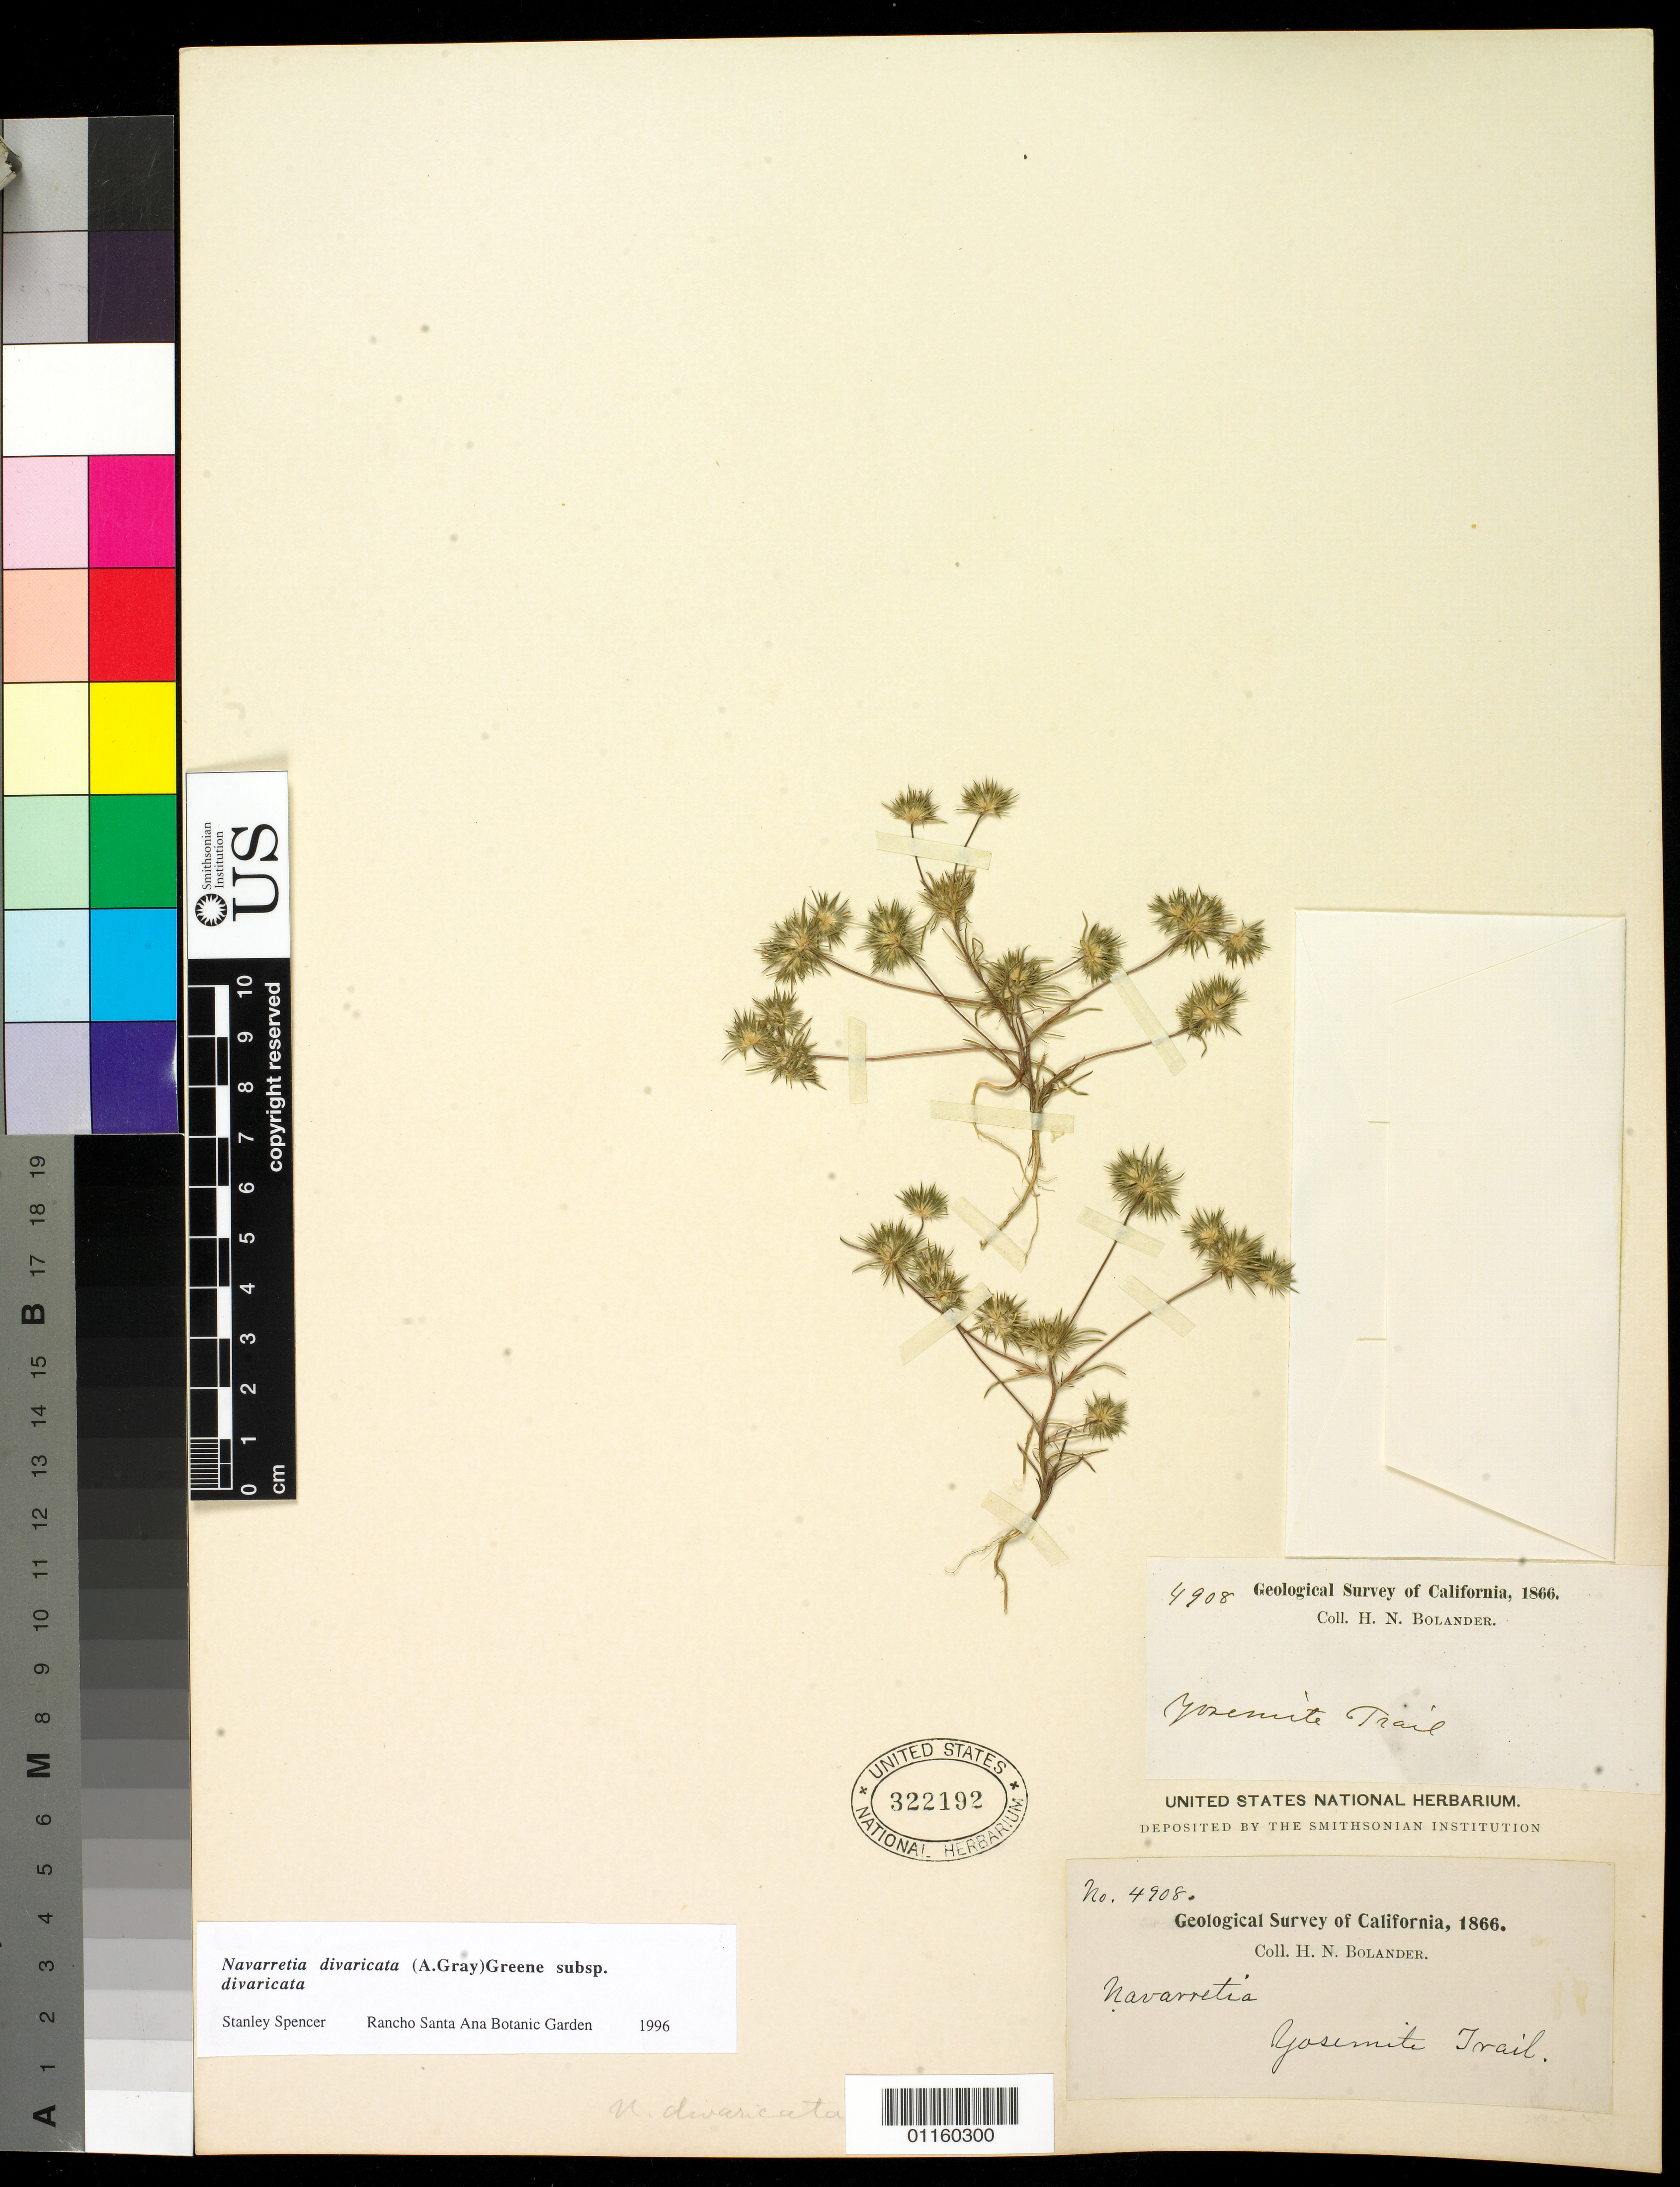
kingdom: Plantae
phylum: Tracheophyta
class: Magnoliopsida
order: Ericales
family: Polemoniaceae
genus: Gilia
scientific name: Gilia divaricata Torr. ex A. Gray, nom. illeg.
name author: Torr. ex A. Gray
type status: Isosyntype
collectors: H. Bolander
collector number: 4908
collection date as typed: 1866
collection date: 1866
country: United States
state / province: California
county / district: Mariposa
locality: Yosemite Triail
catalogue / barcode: US 322192